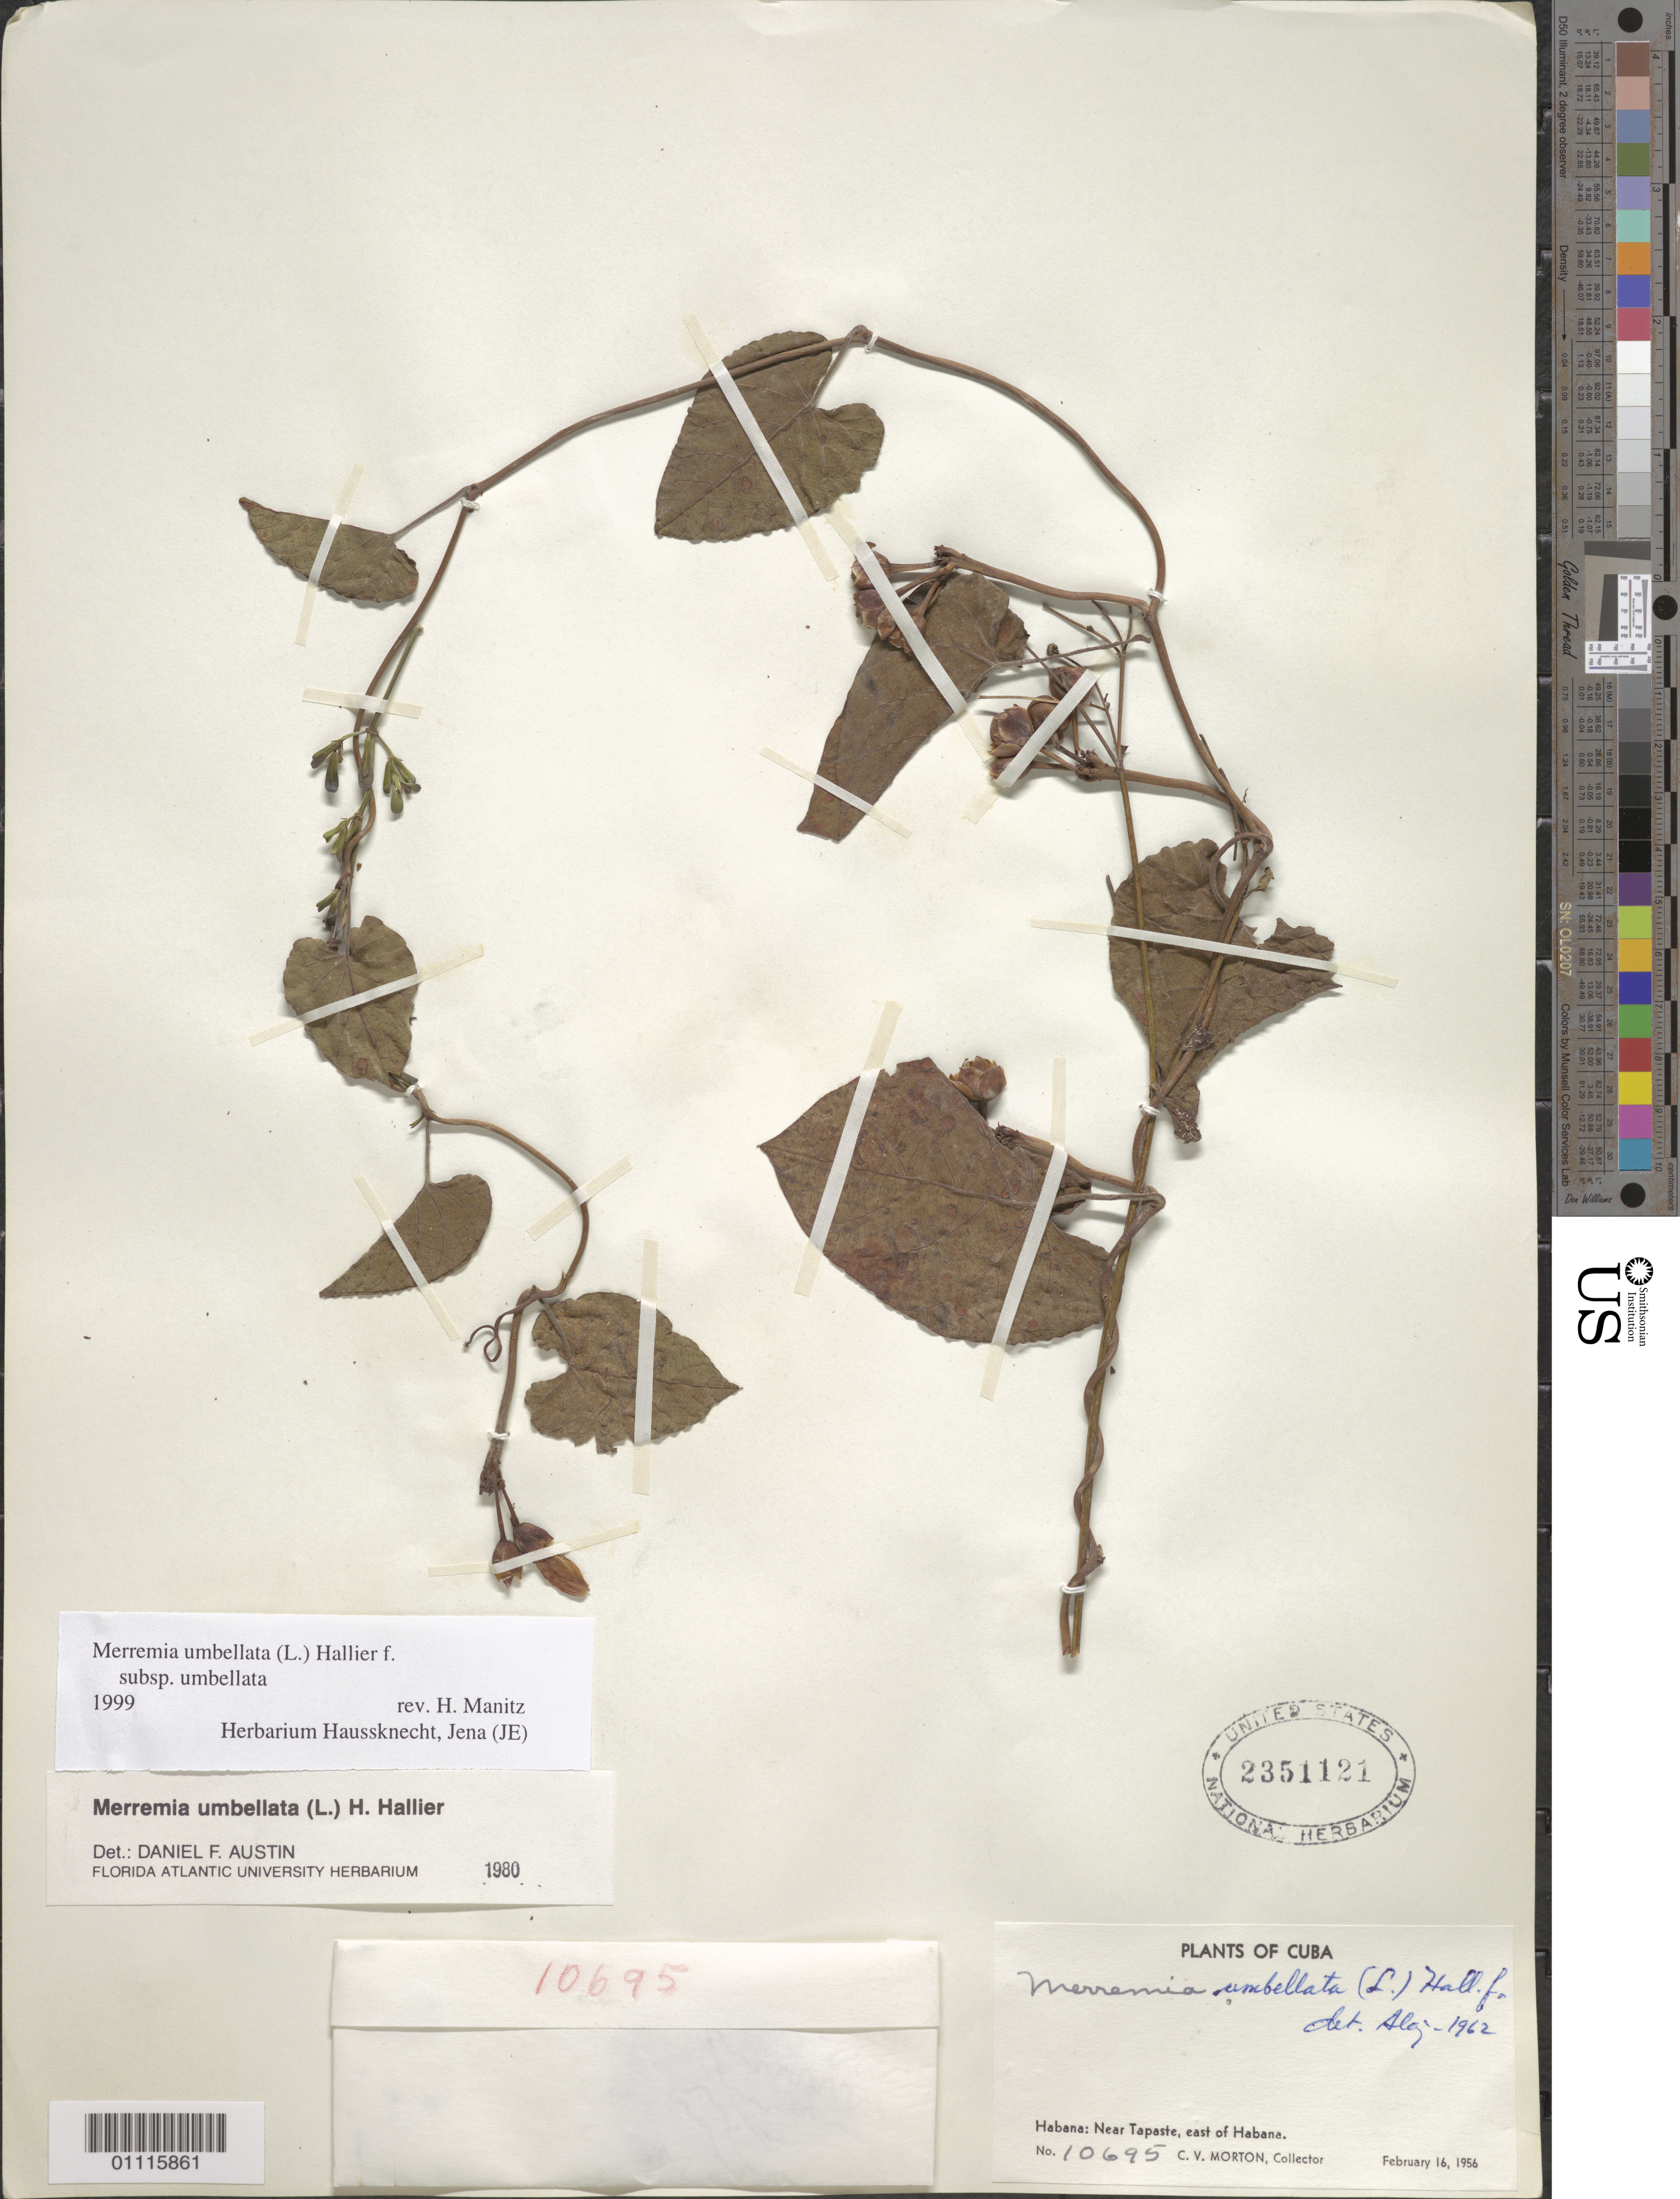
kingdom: Plantae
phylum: Tracheophyta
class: Magnoliopsida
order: Solanales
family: Convolvulaceae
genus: Camonea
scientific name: Camonea umbellata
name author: (L.) A. R. Simões & Staples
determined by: Strong, Mark T., (BOT), Smithsonian Institution - National Museum of Natural History (UNITED STATES)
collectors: C. V. Morton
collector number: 10695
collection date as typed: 16 Feb 1956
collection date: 1956-02-16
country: Cuba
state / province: La Habana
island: Cuba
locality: Near Tapaste, E of Habana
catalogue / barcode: US 2351121